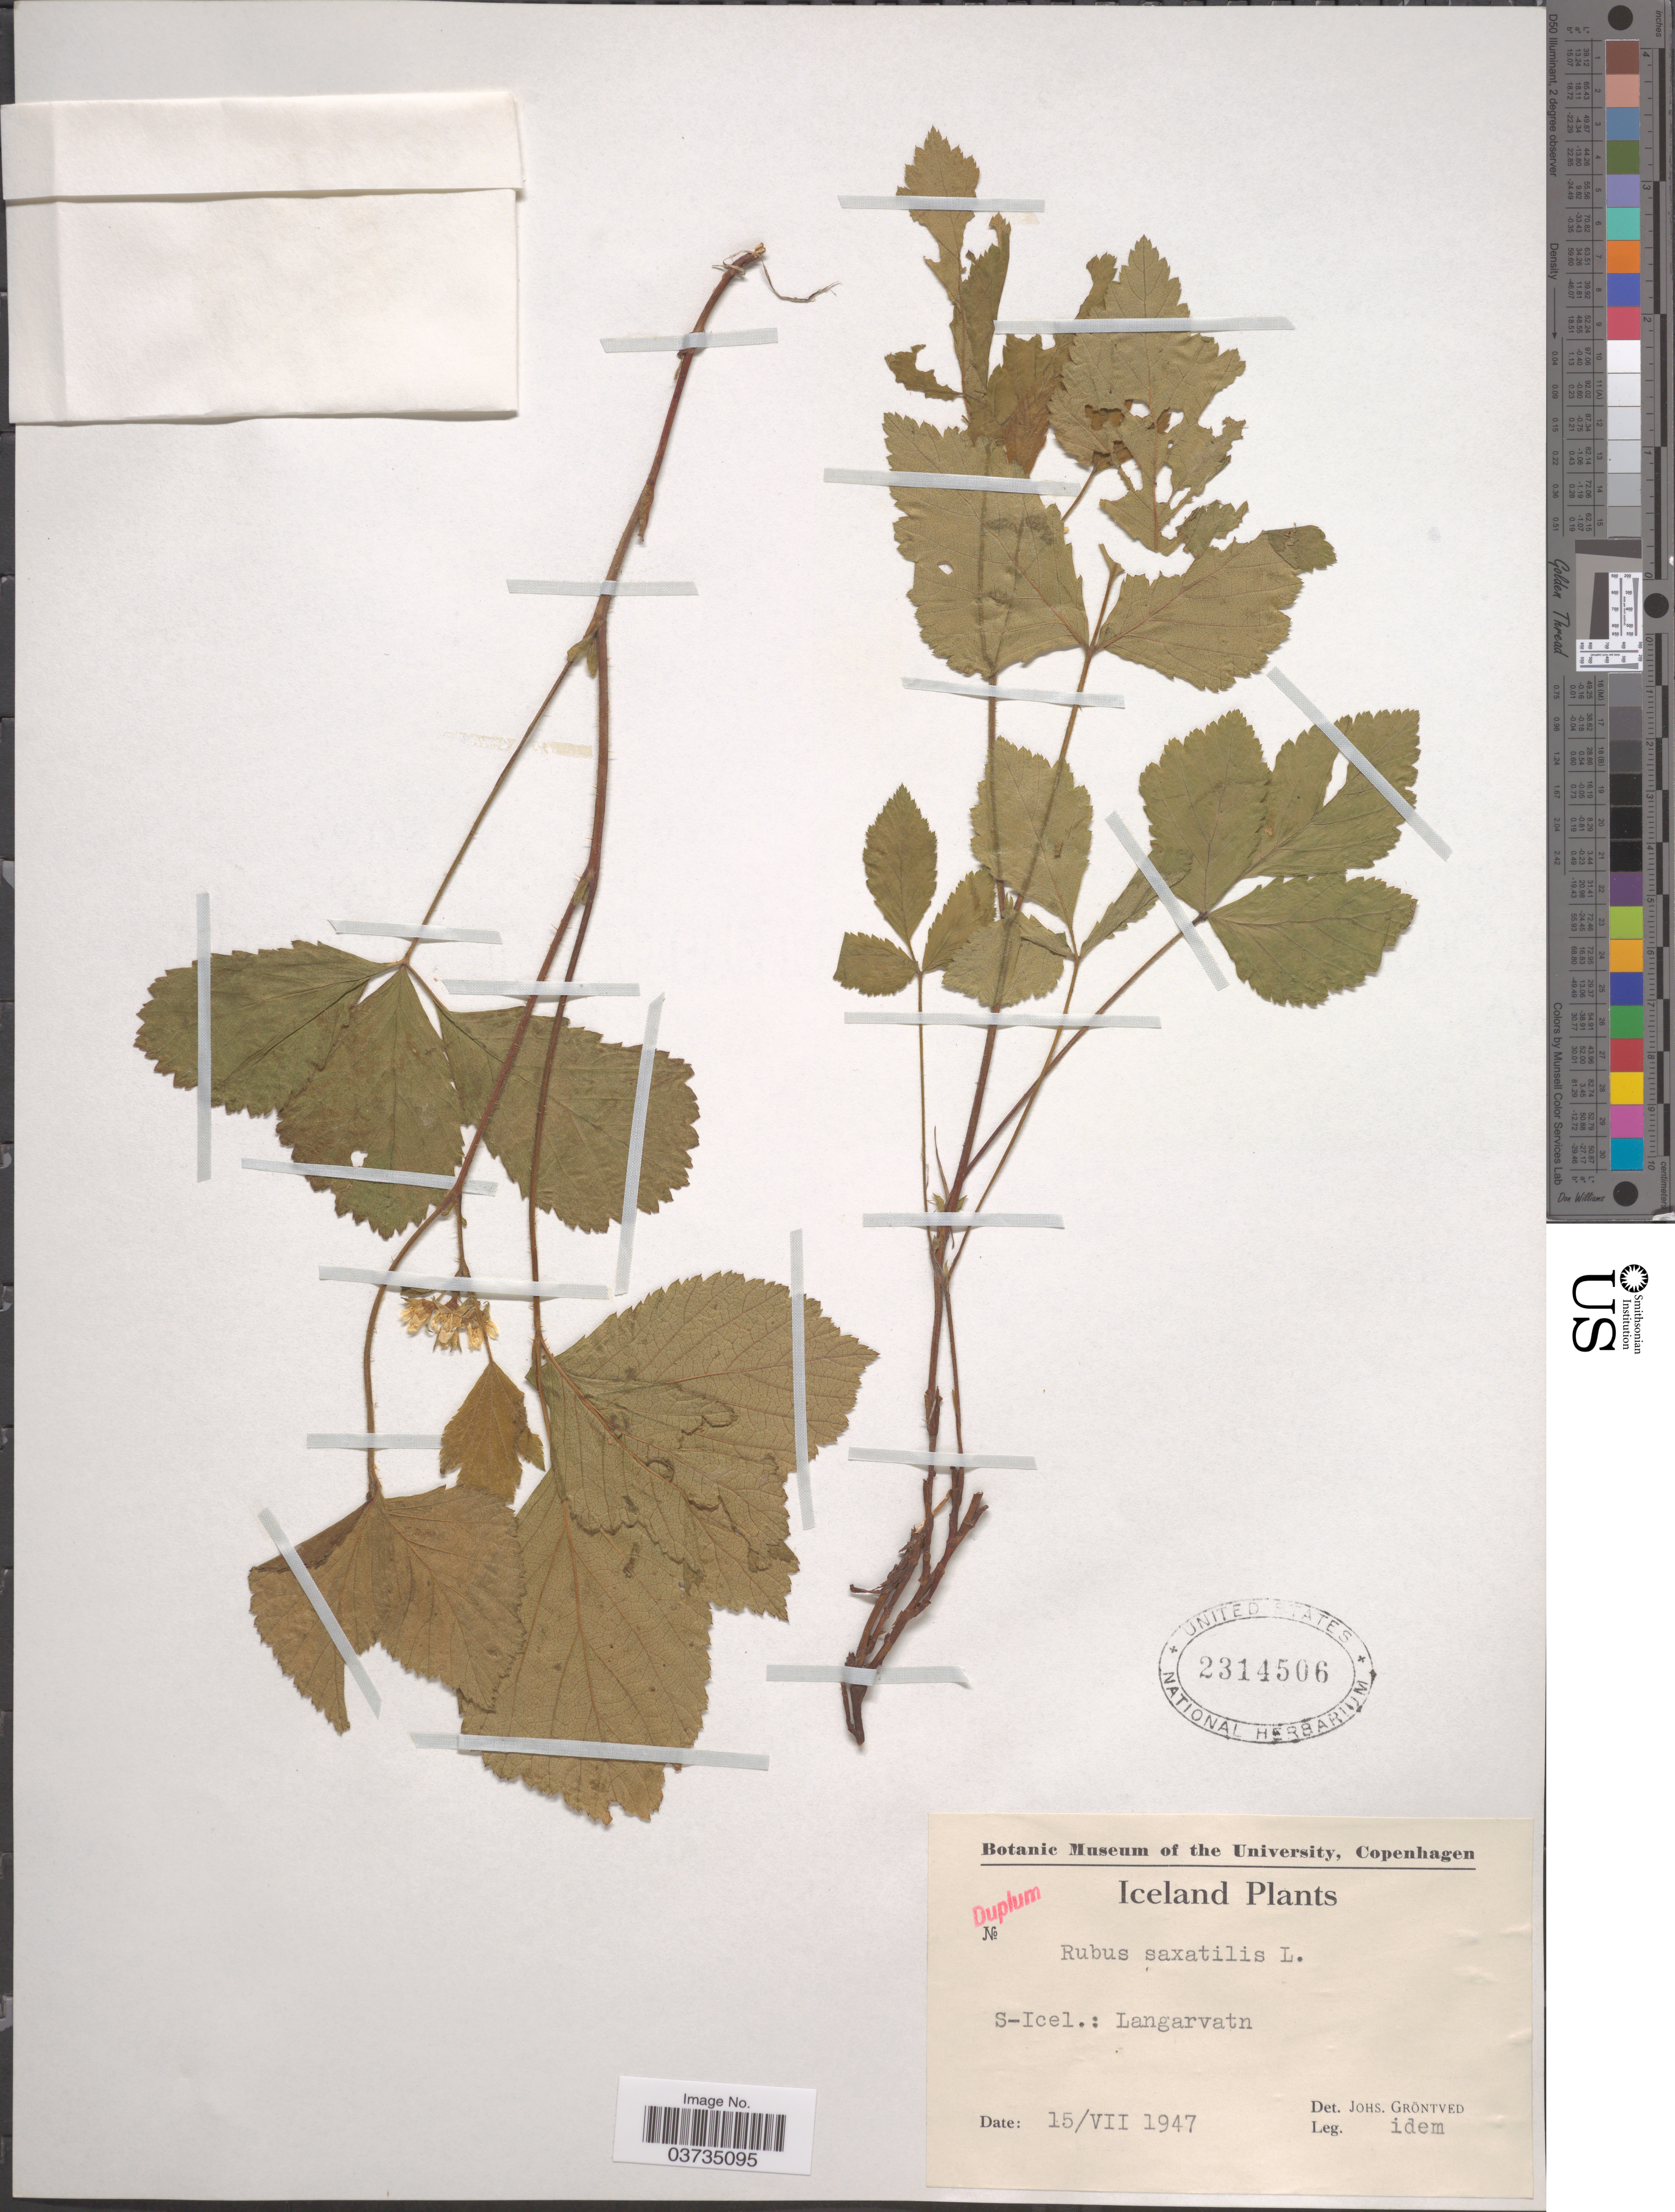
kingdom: Plantae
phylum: Tracheophyta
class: Magnoliopsida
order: Rosales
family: Rosaceae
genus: Rubus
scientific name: Rubus saxatilis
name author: L.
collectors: J. Gröntved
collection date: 1947-07-15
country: Iceland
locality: S-Icel.: Langarvatn.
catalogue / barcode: US 2314506